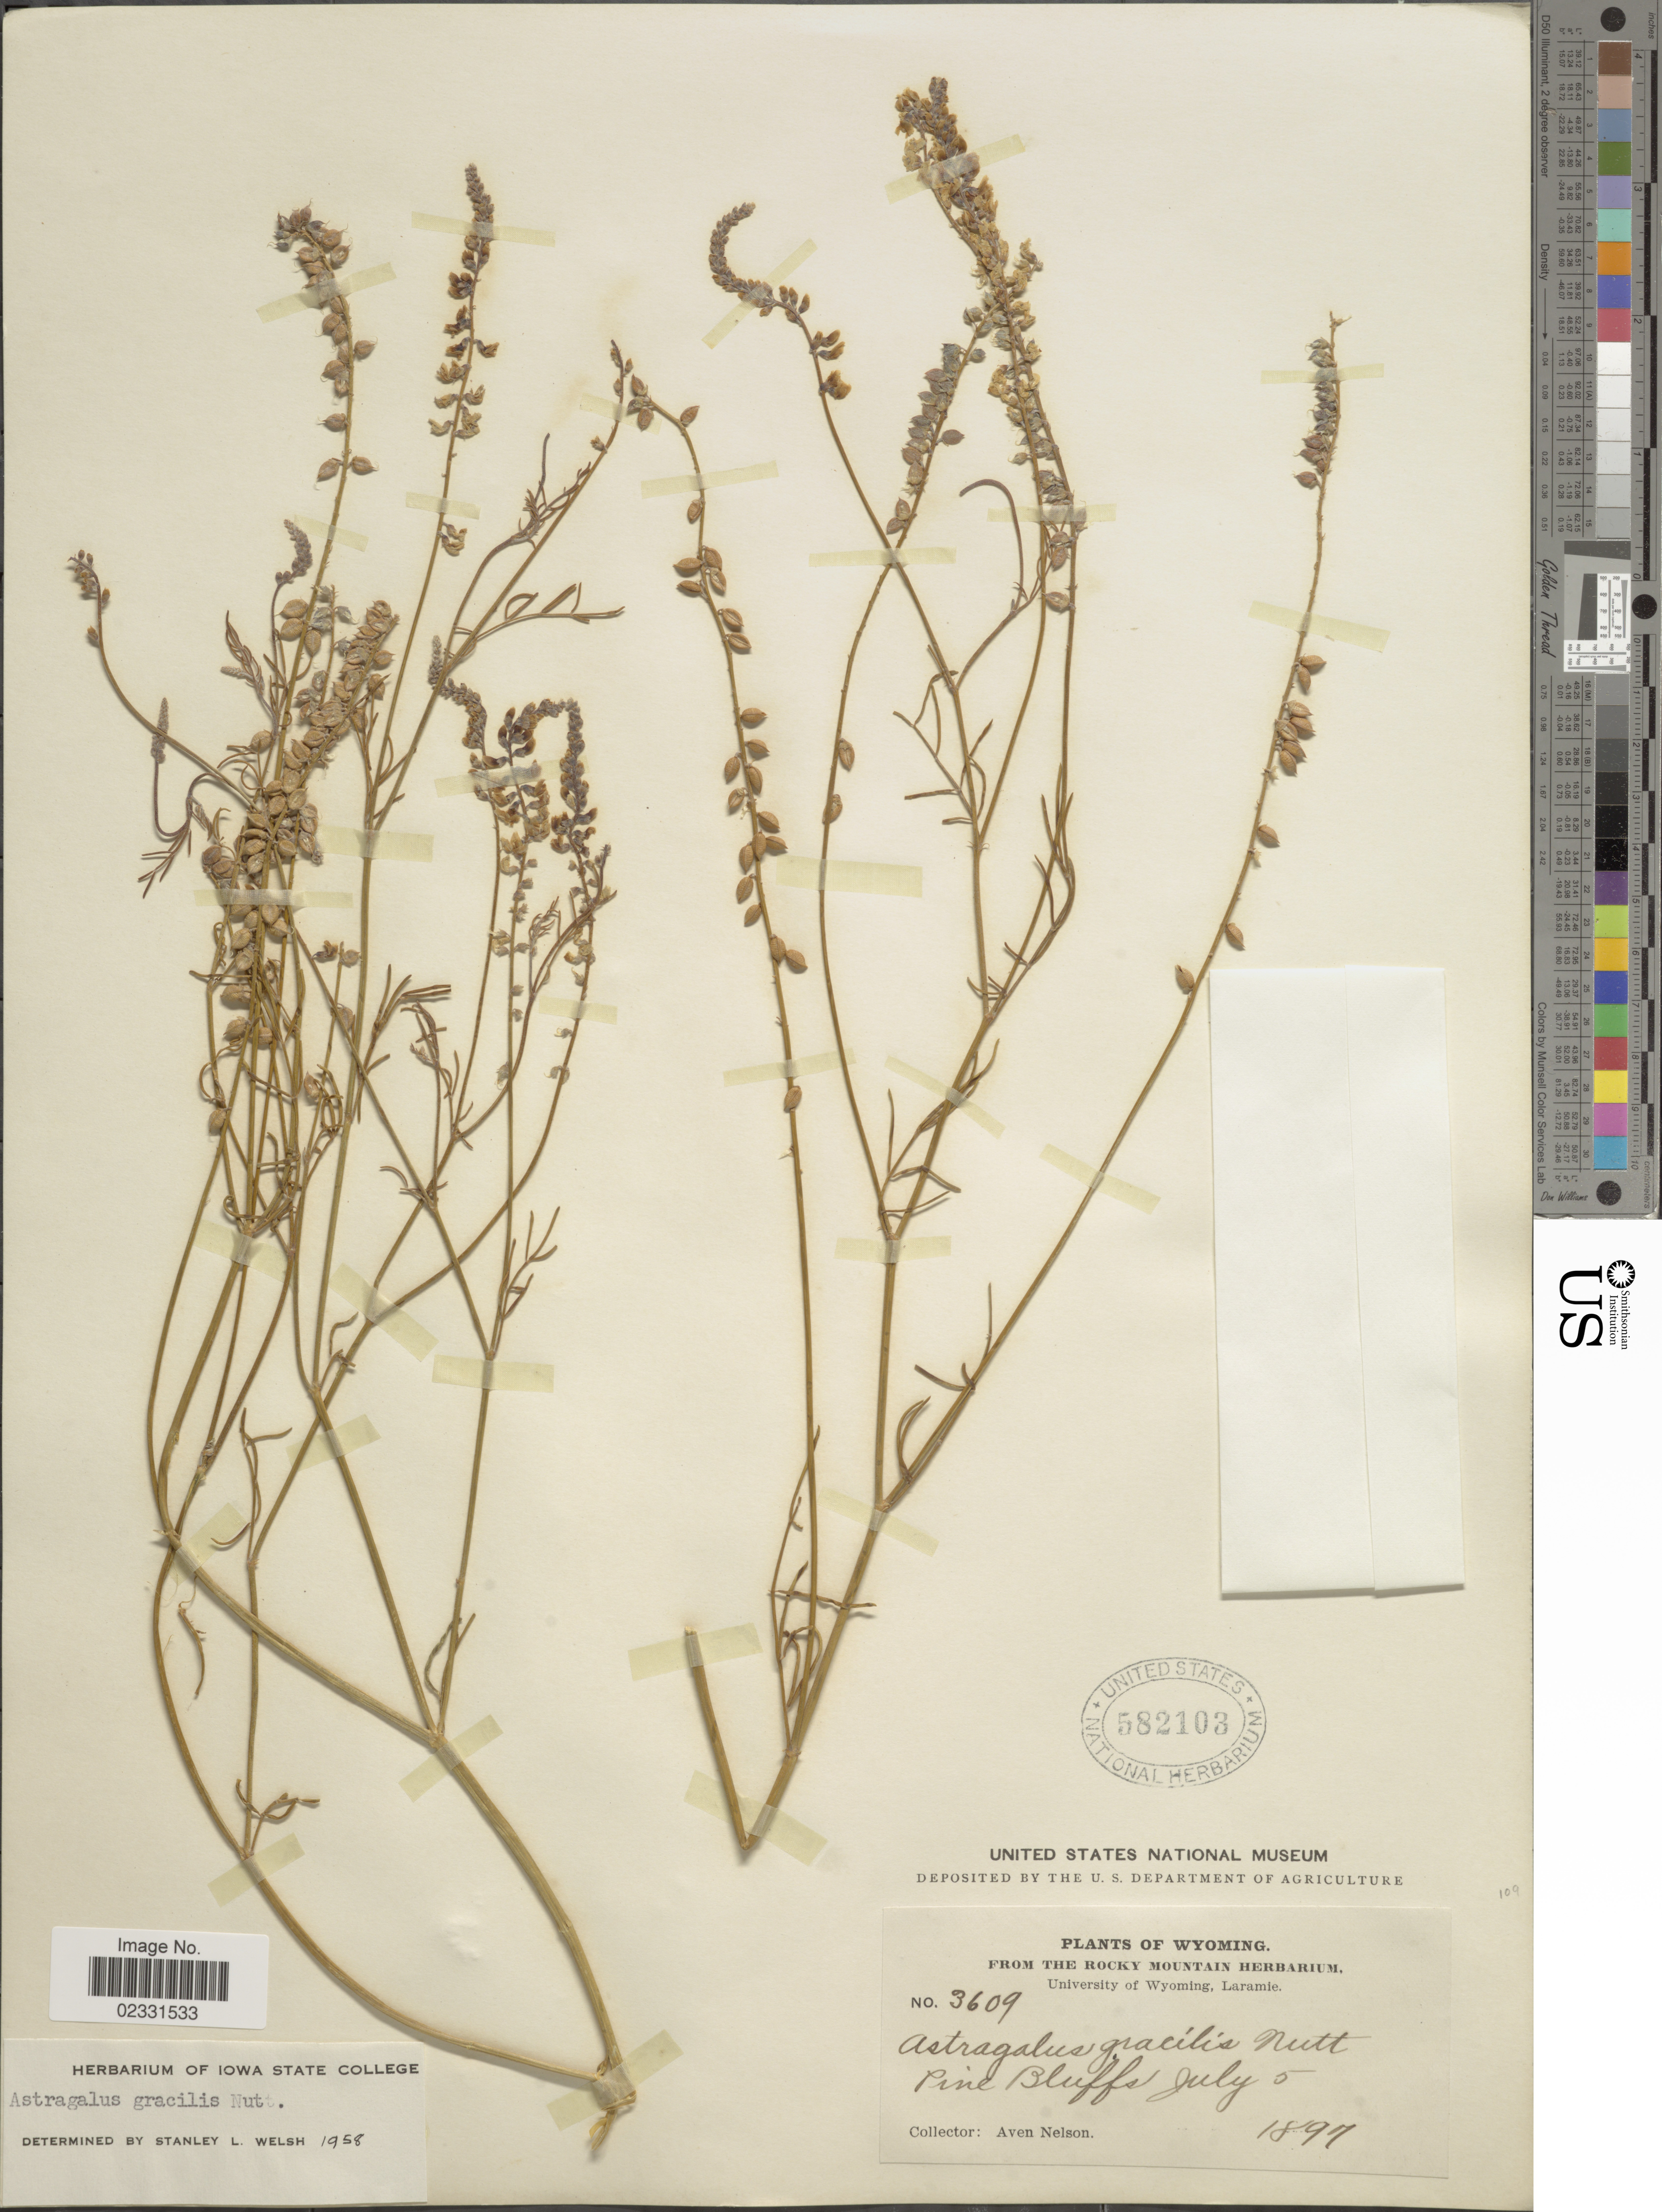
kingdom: Plantae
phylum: Tracheophyta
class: Magnoliopsida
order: Fabales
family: Fabaceae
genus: Astragalus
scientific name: Astragalus gracilis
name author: Nutt.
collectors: A. Nelson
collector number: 3609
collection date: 1897-07-05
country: United States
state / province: Wyoming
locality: Pine Bluffs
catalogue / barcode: US 582103